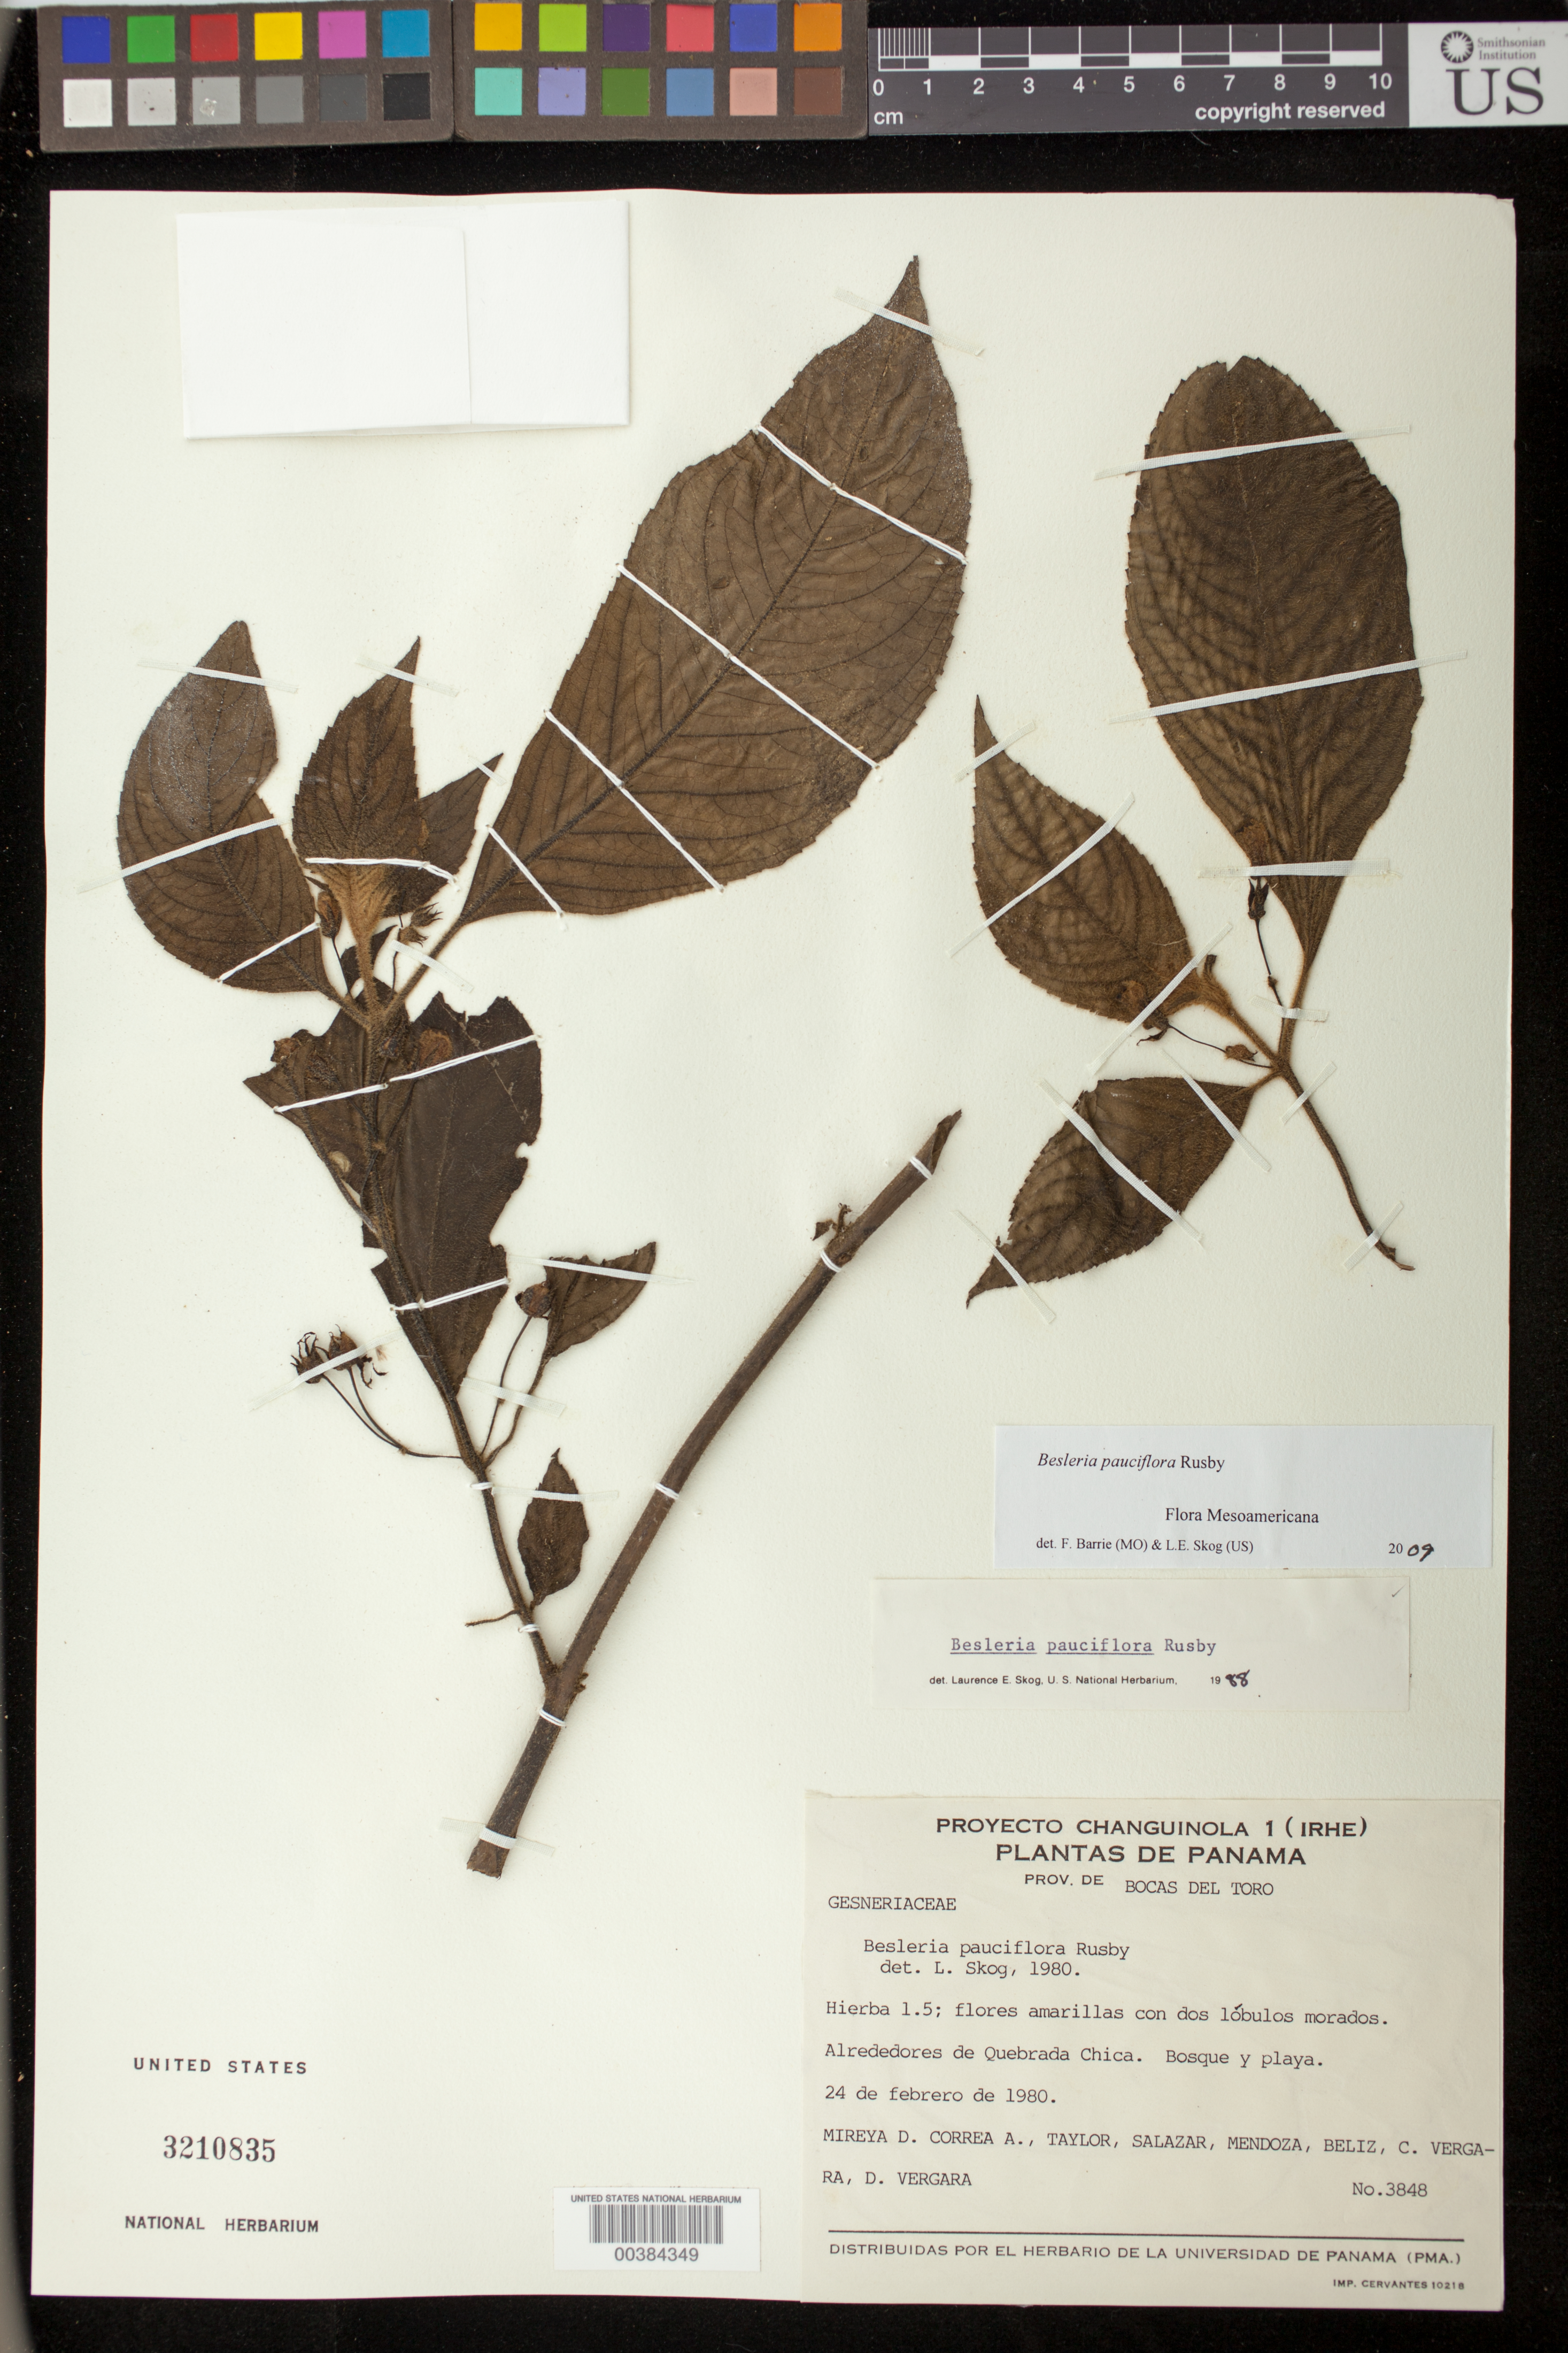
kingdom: Plantae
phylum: Tracheophyta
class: Magnoliopsida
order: Lamiales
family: Gesneriaceae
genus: Besleria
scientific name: Besleria pauciflora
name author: Rusby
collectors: M. D. Corrêa-A., A. Taylor, N. Salazar, R. Mendoza, T. Béliz & et al.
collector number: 3848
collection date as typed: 24 Feb 1980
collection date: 1980-02-24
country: Panama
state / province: Bocas del Toro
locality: Alrededores de Quebrada Chica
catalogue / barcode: US 3210835